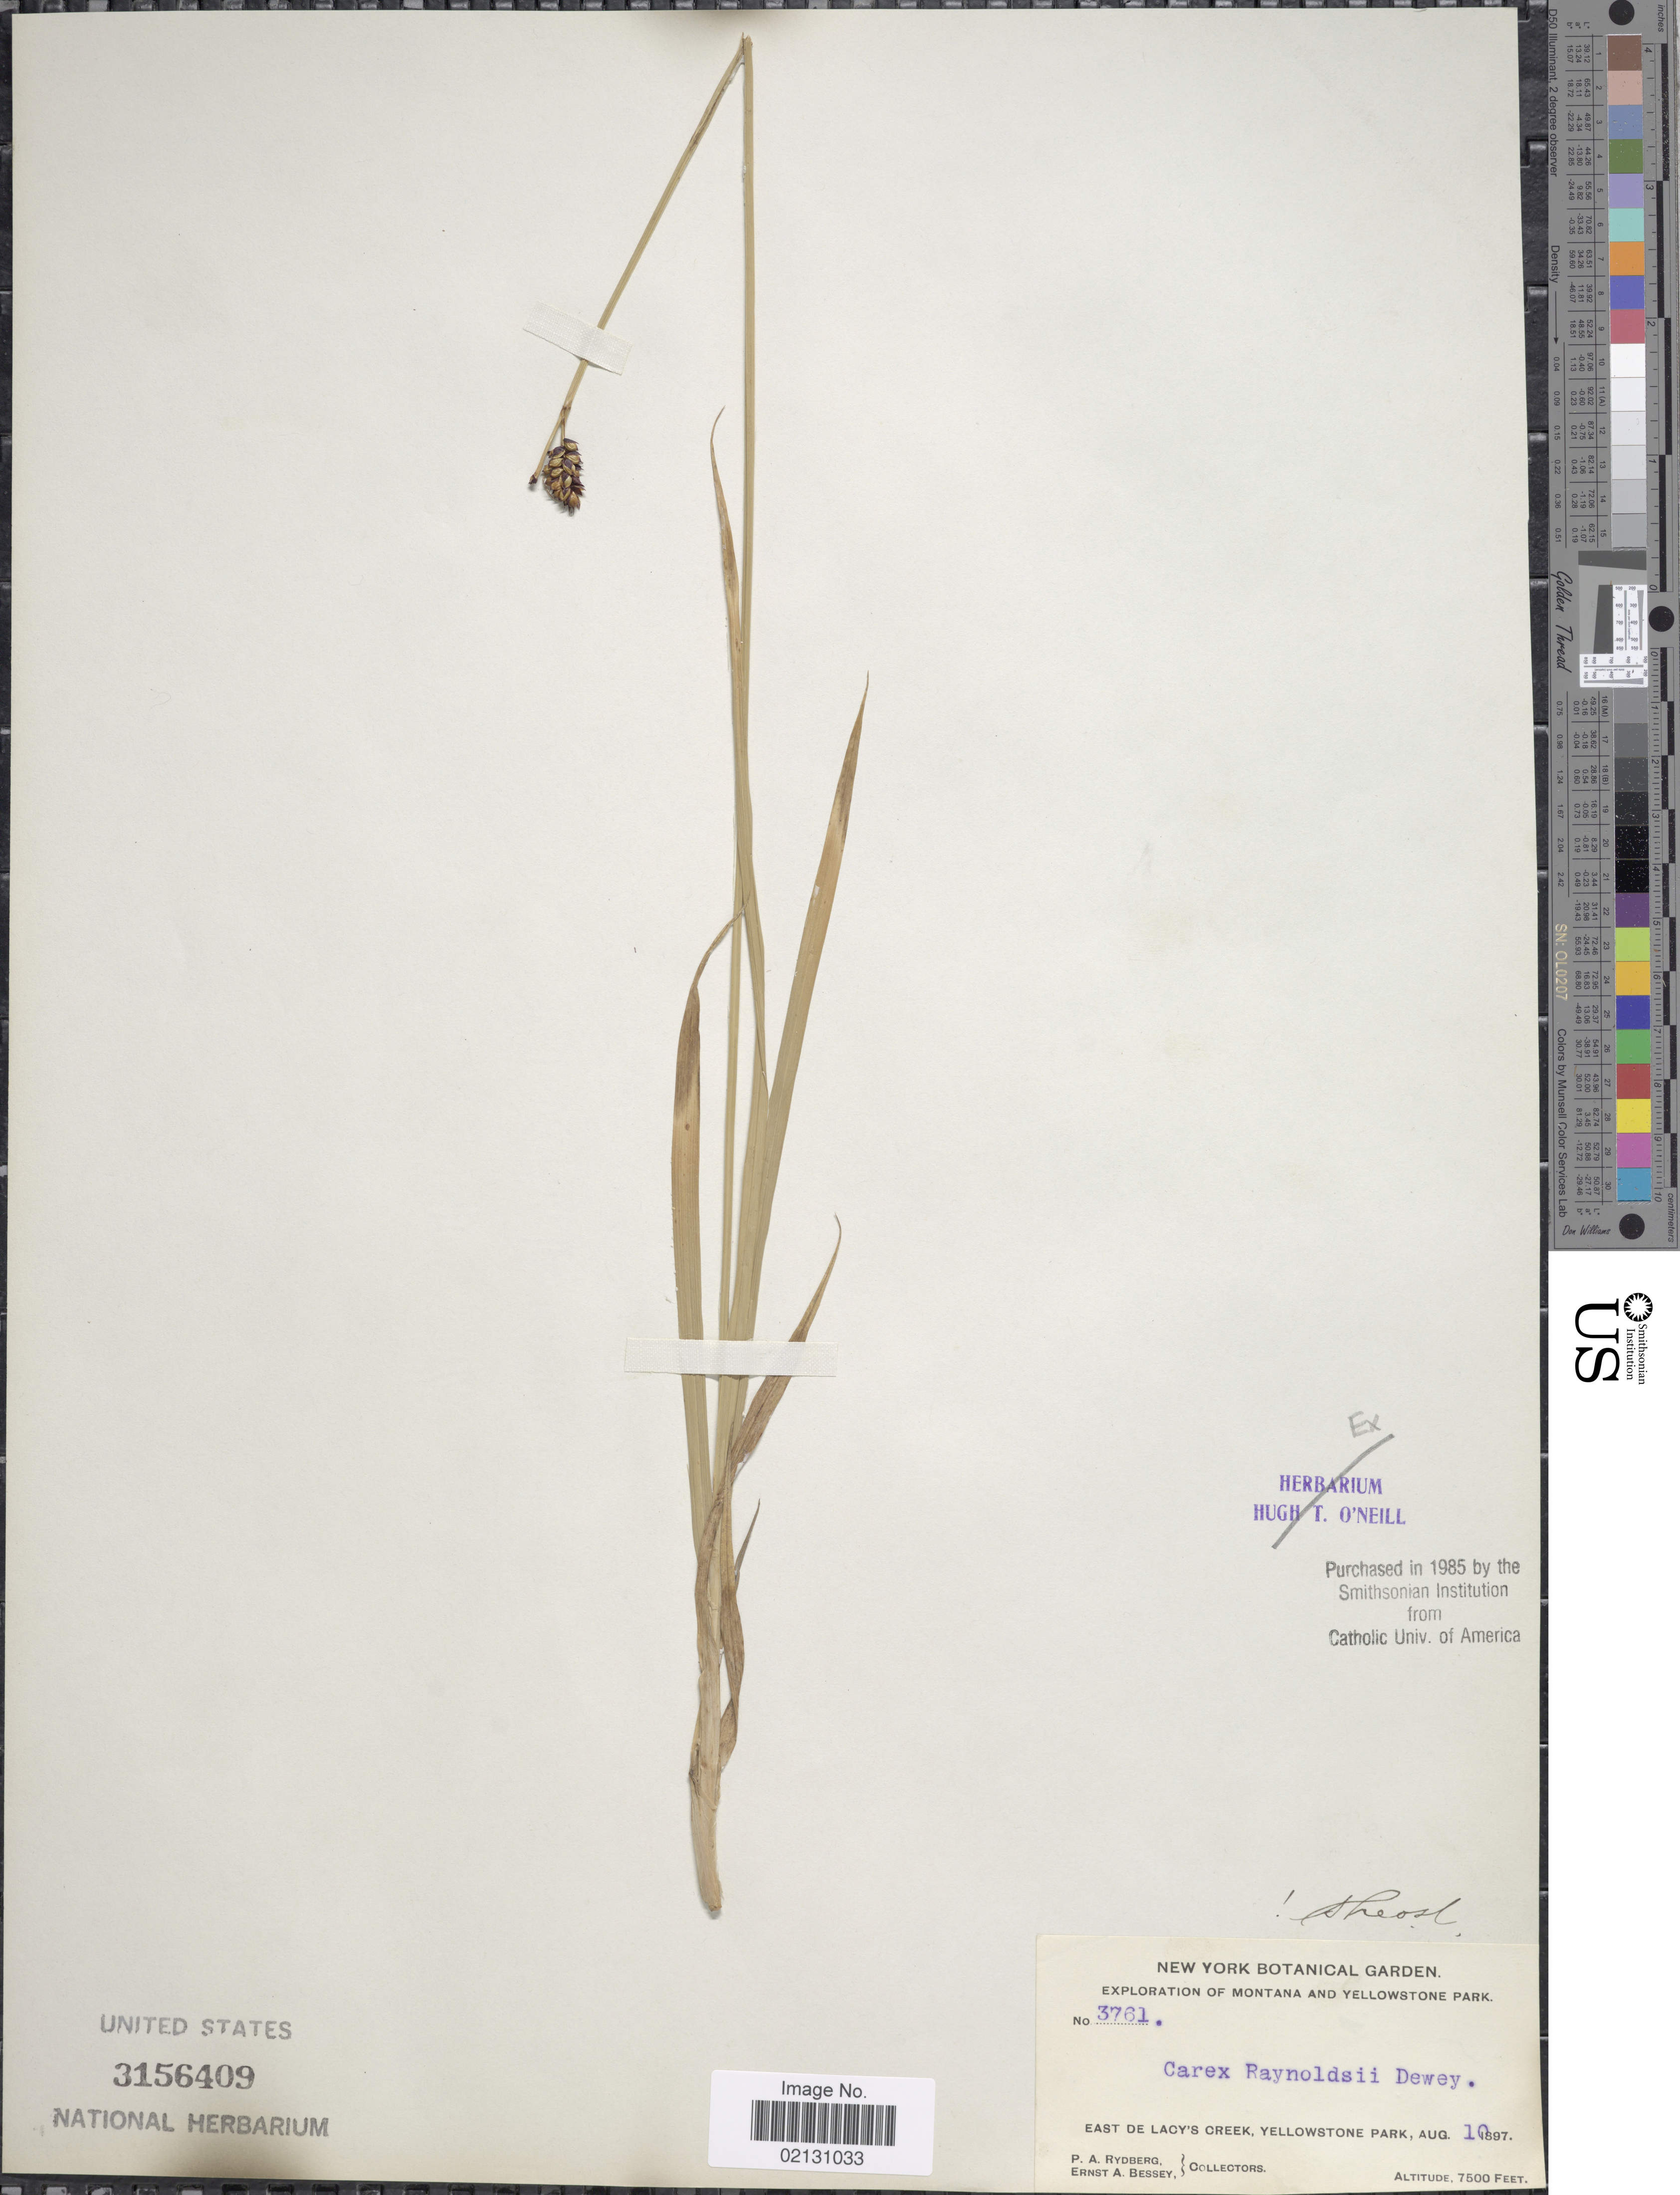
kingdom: Plantae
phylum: Tracheophyta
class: Liliopsida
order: Poales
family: Cyperaceae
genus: Carex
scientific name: Carex raynoldsii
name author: Dewey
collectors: P. A. Rydberg & E. A. Bessey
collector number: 3761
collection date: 1897-08-10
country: United States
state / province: Wyoming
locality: Yellowstone Park, East de Lacy's Creek, Yellowstone Park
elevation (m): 2286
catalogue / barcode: US 3156409